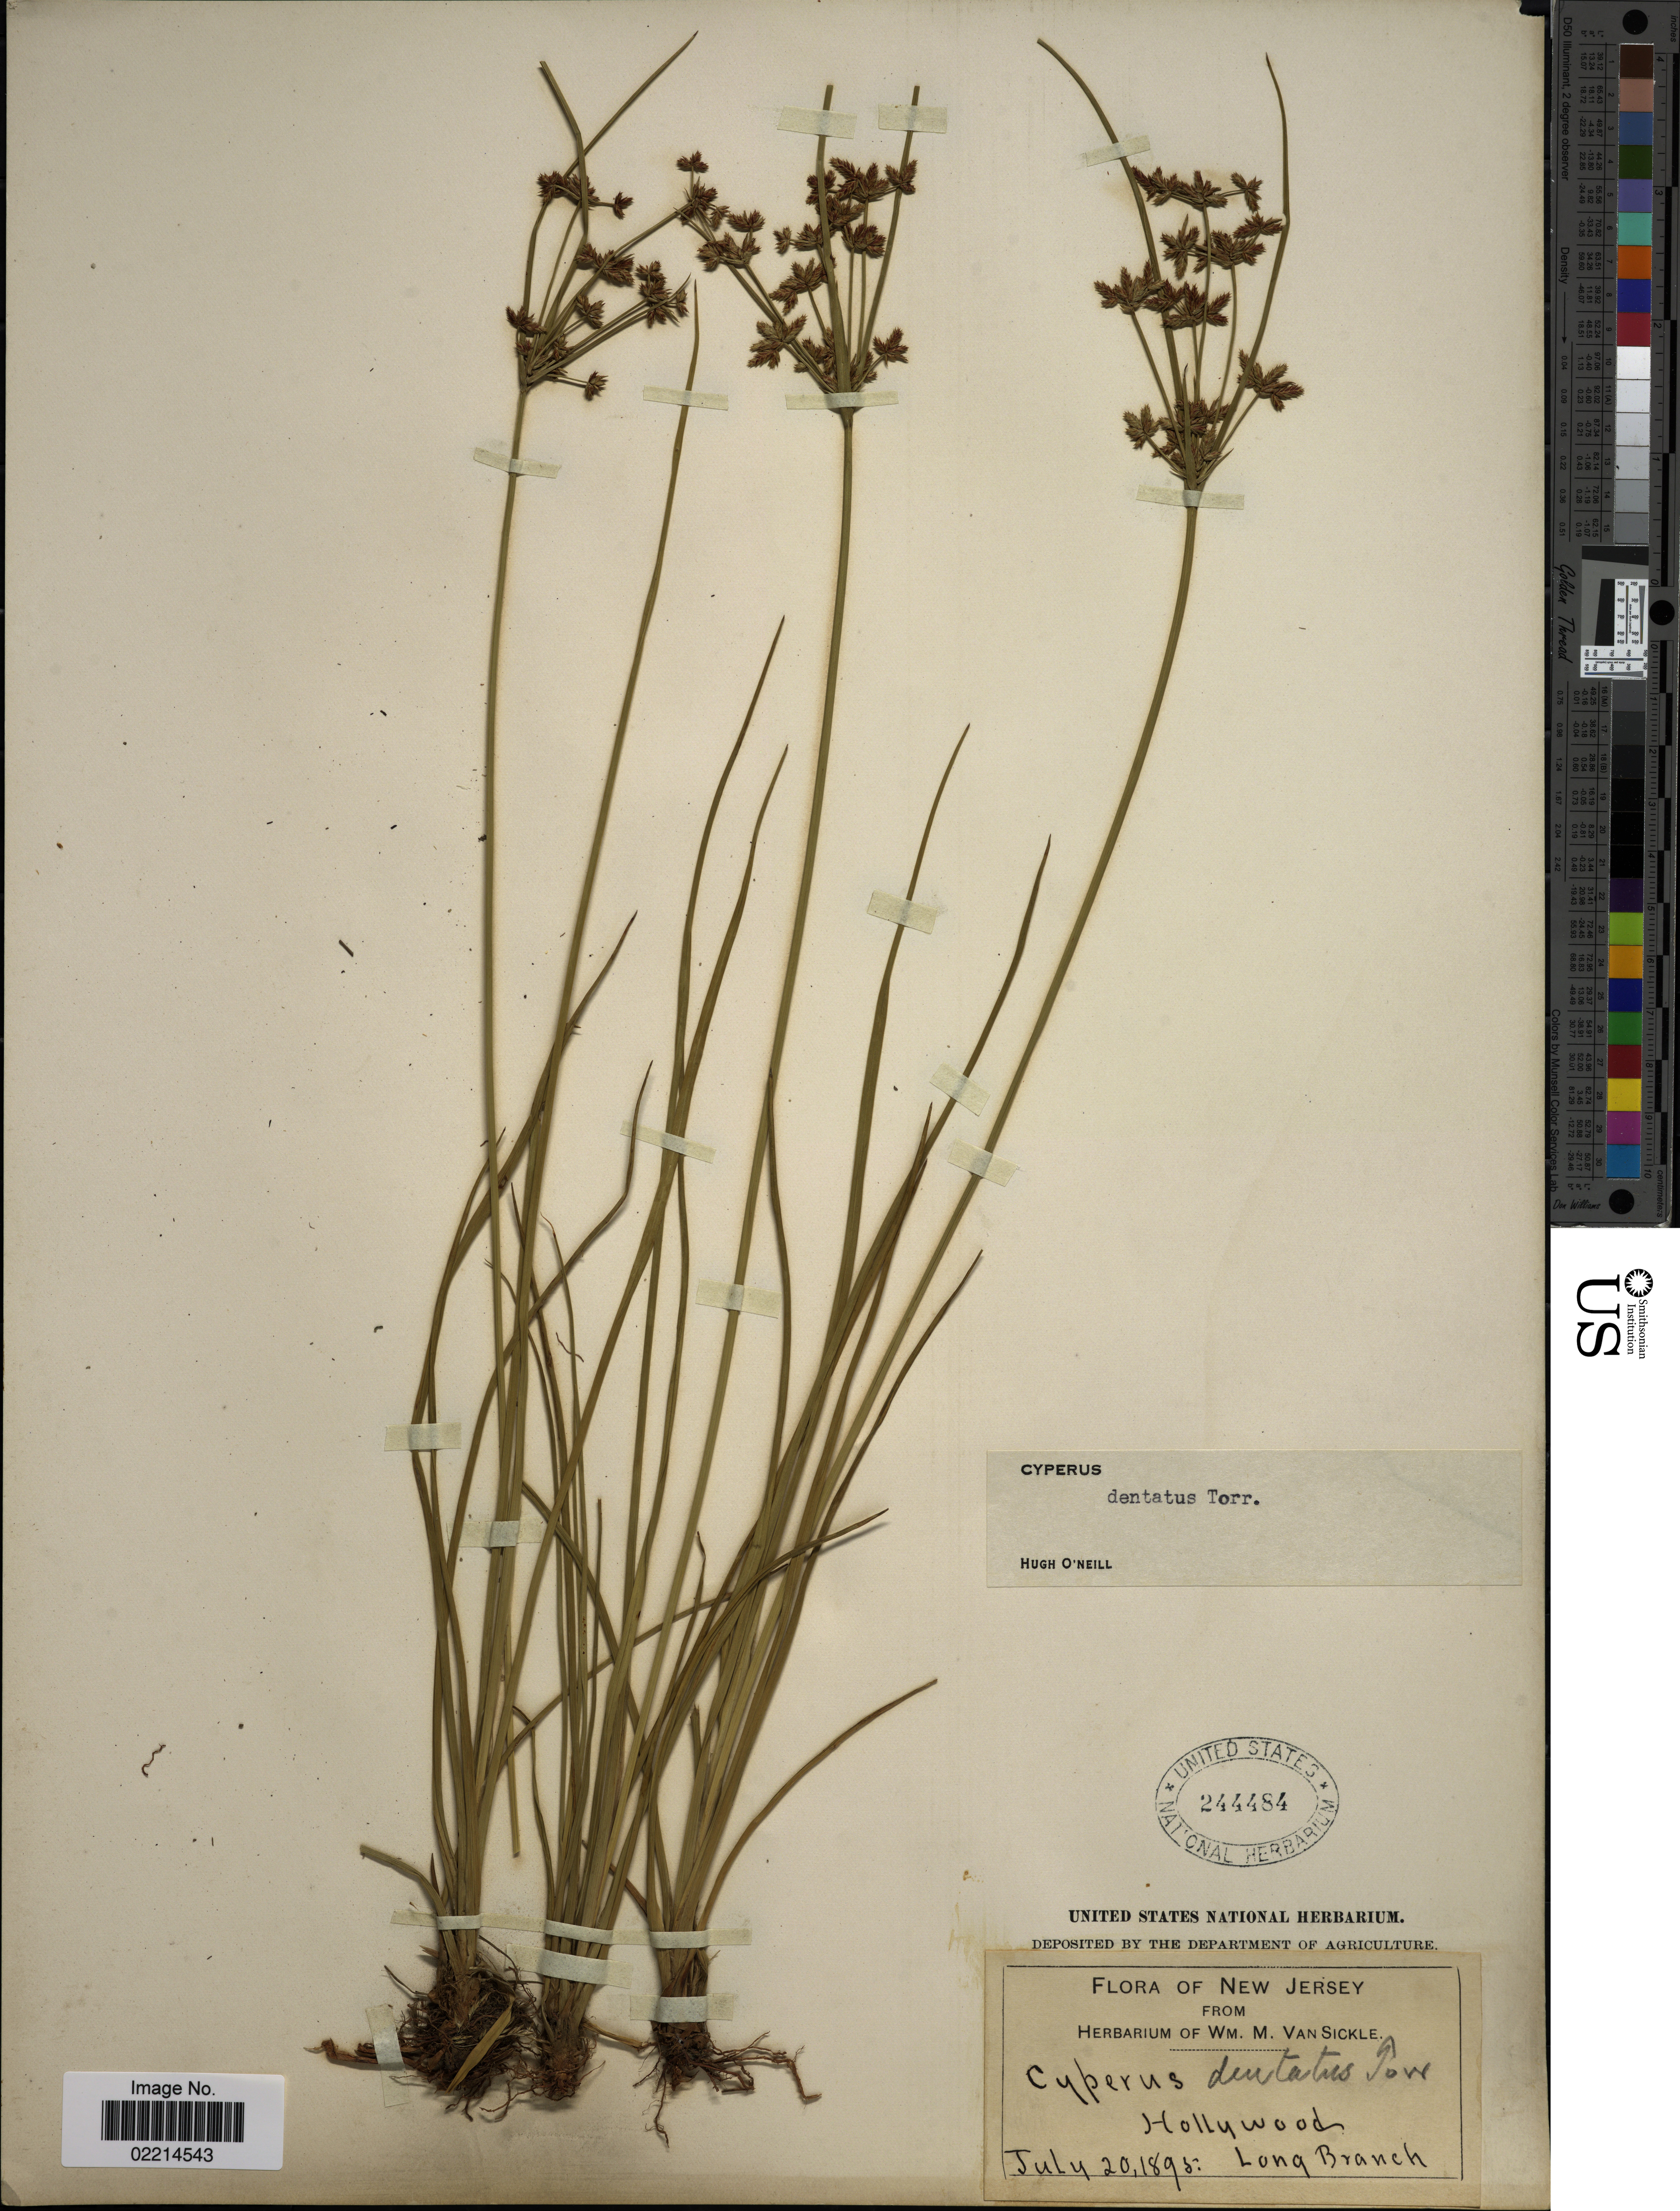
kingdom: Plantae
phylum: Tracheophyta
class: Liliopsida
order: Poales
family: Cyperaceae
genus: Cyperus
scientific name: Cyperus dentatus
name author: Torr.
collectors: ex herb. Wm. M. Van Sickle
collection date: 1895-07-20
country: United States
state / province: New Jersey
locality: Hollywood, Long Branch.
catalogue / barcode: US 244484